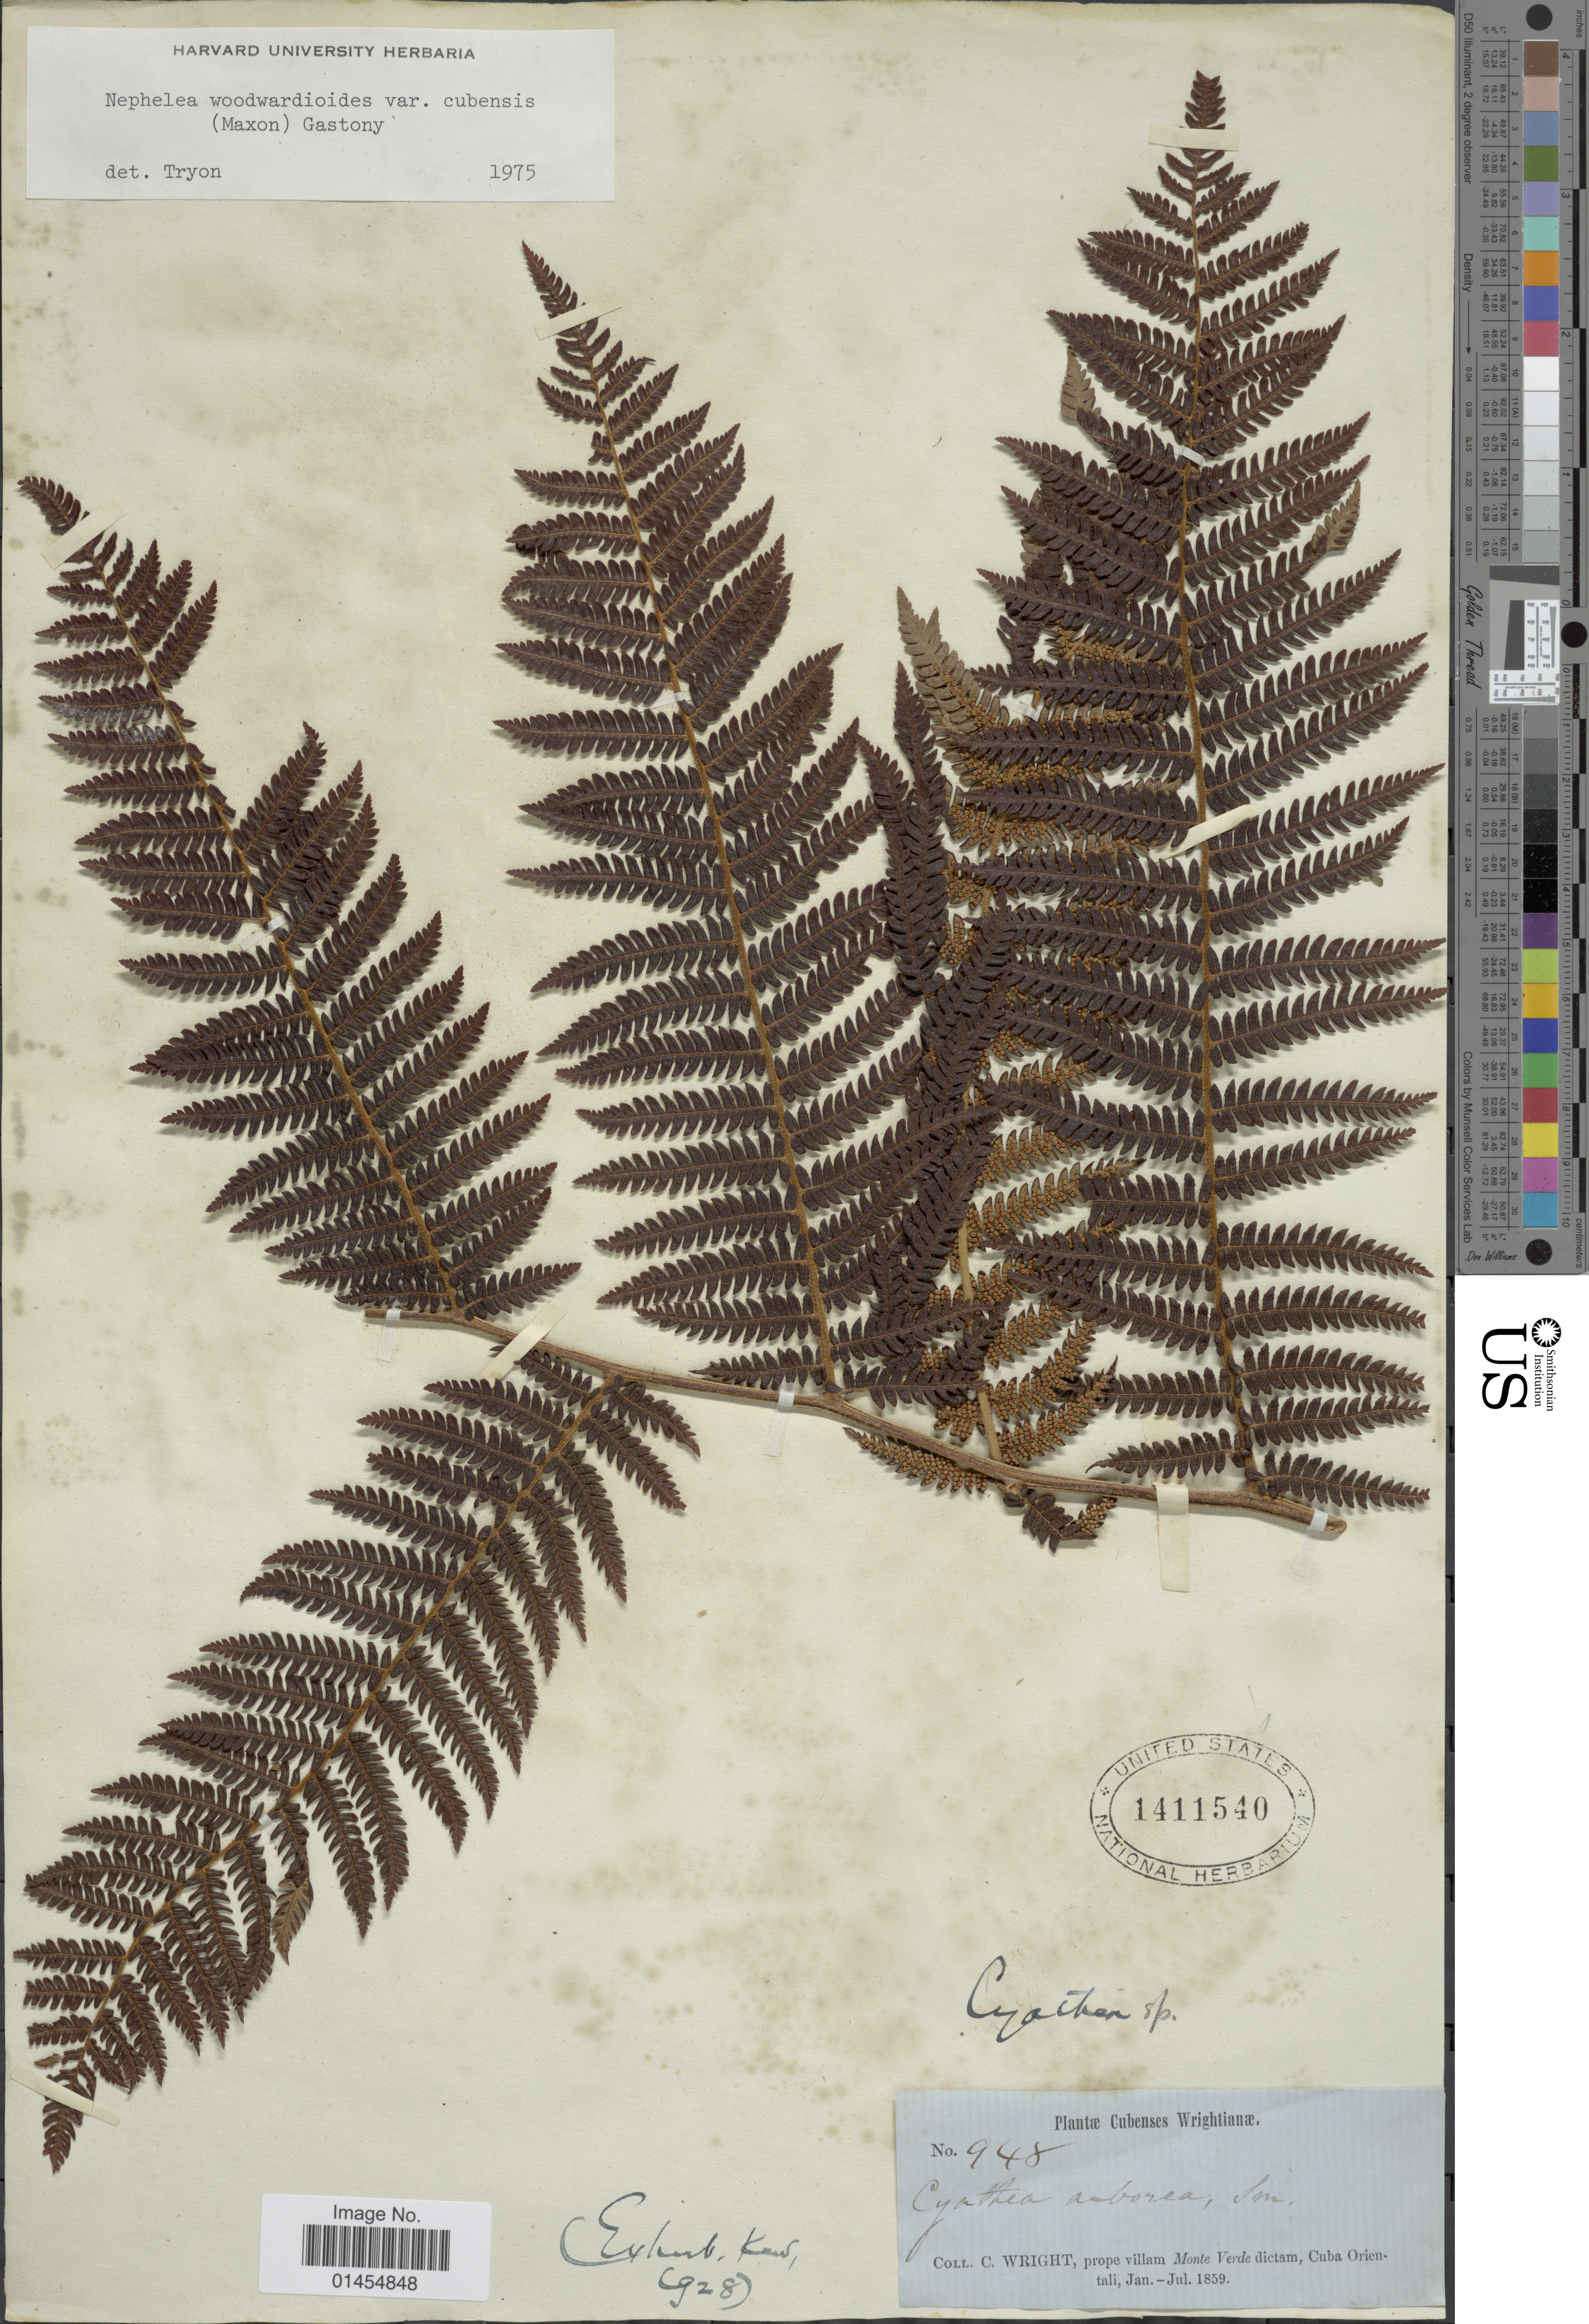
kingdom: Plantae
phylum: Tracheophyta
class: Polypodiopsida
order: Cyatheales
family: Cyatheaceae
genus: Alsophila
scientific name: Alsophila woodwardioides var. cubensis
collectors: C. Wright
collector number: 948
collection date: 1859-01/1859-07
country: Cuba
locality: Prope villam Monte Verde dictam, Cuba Orientali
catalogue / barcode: US 1411540